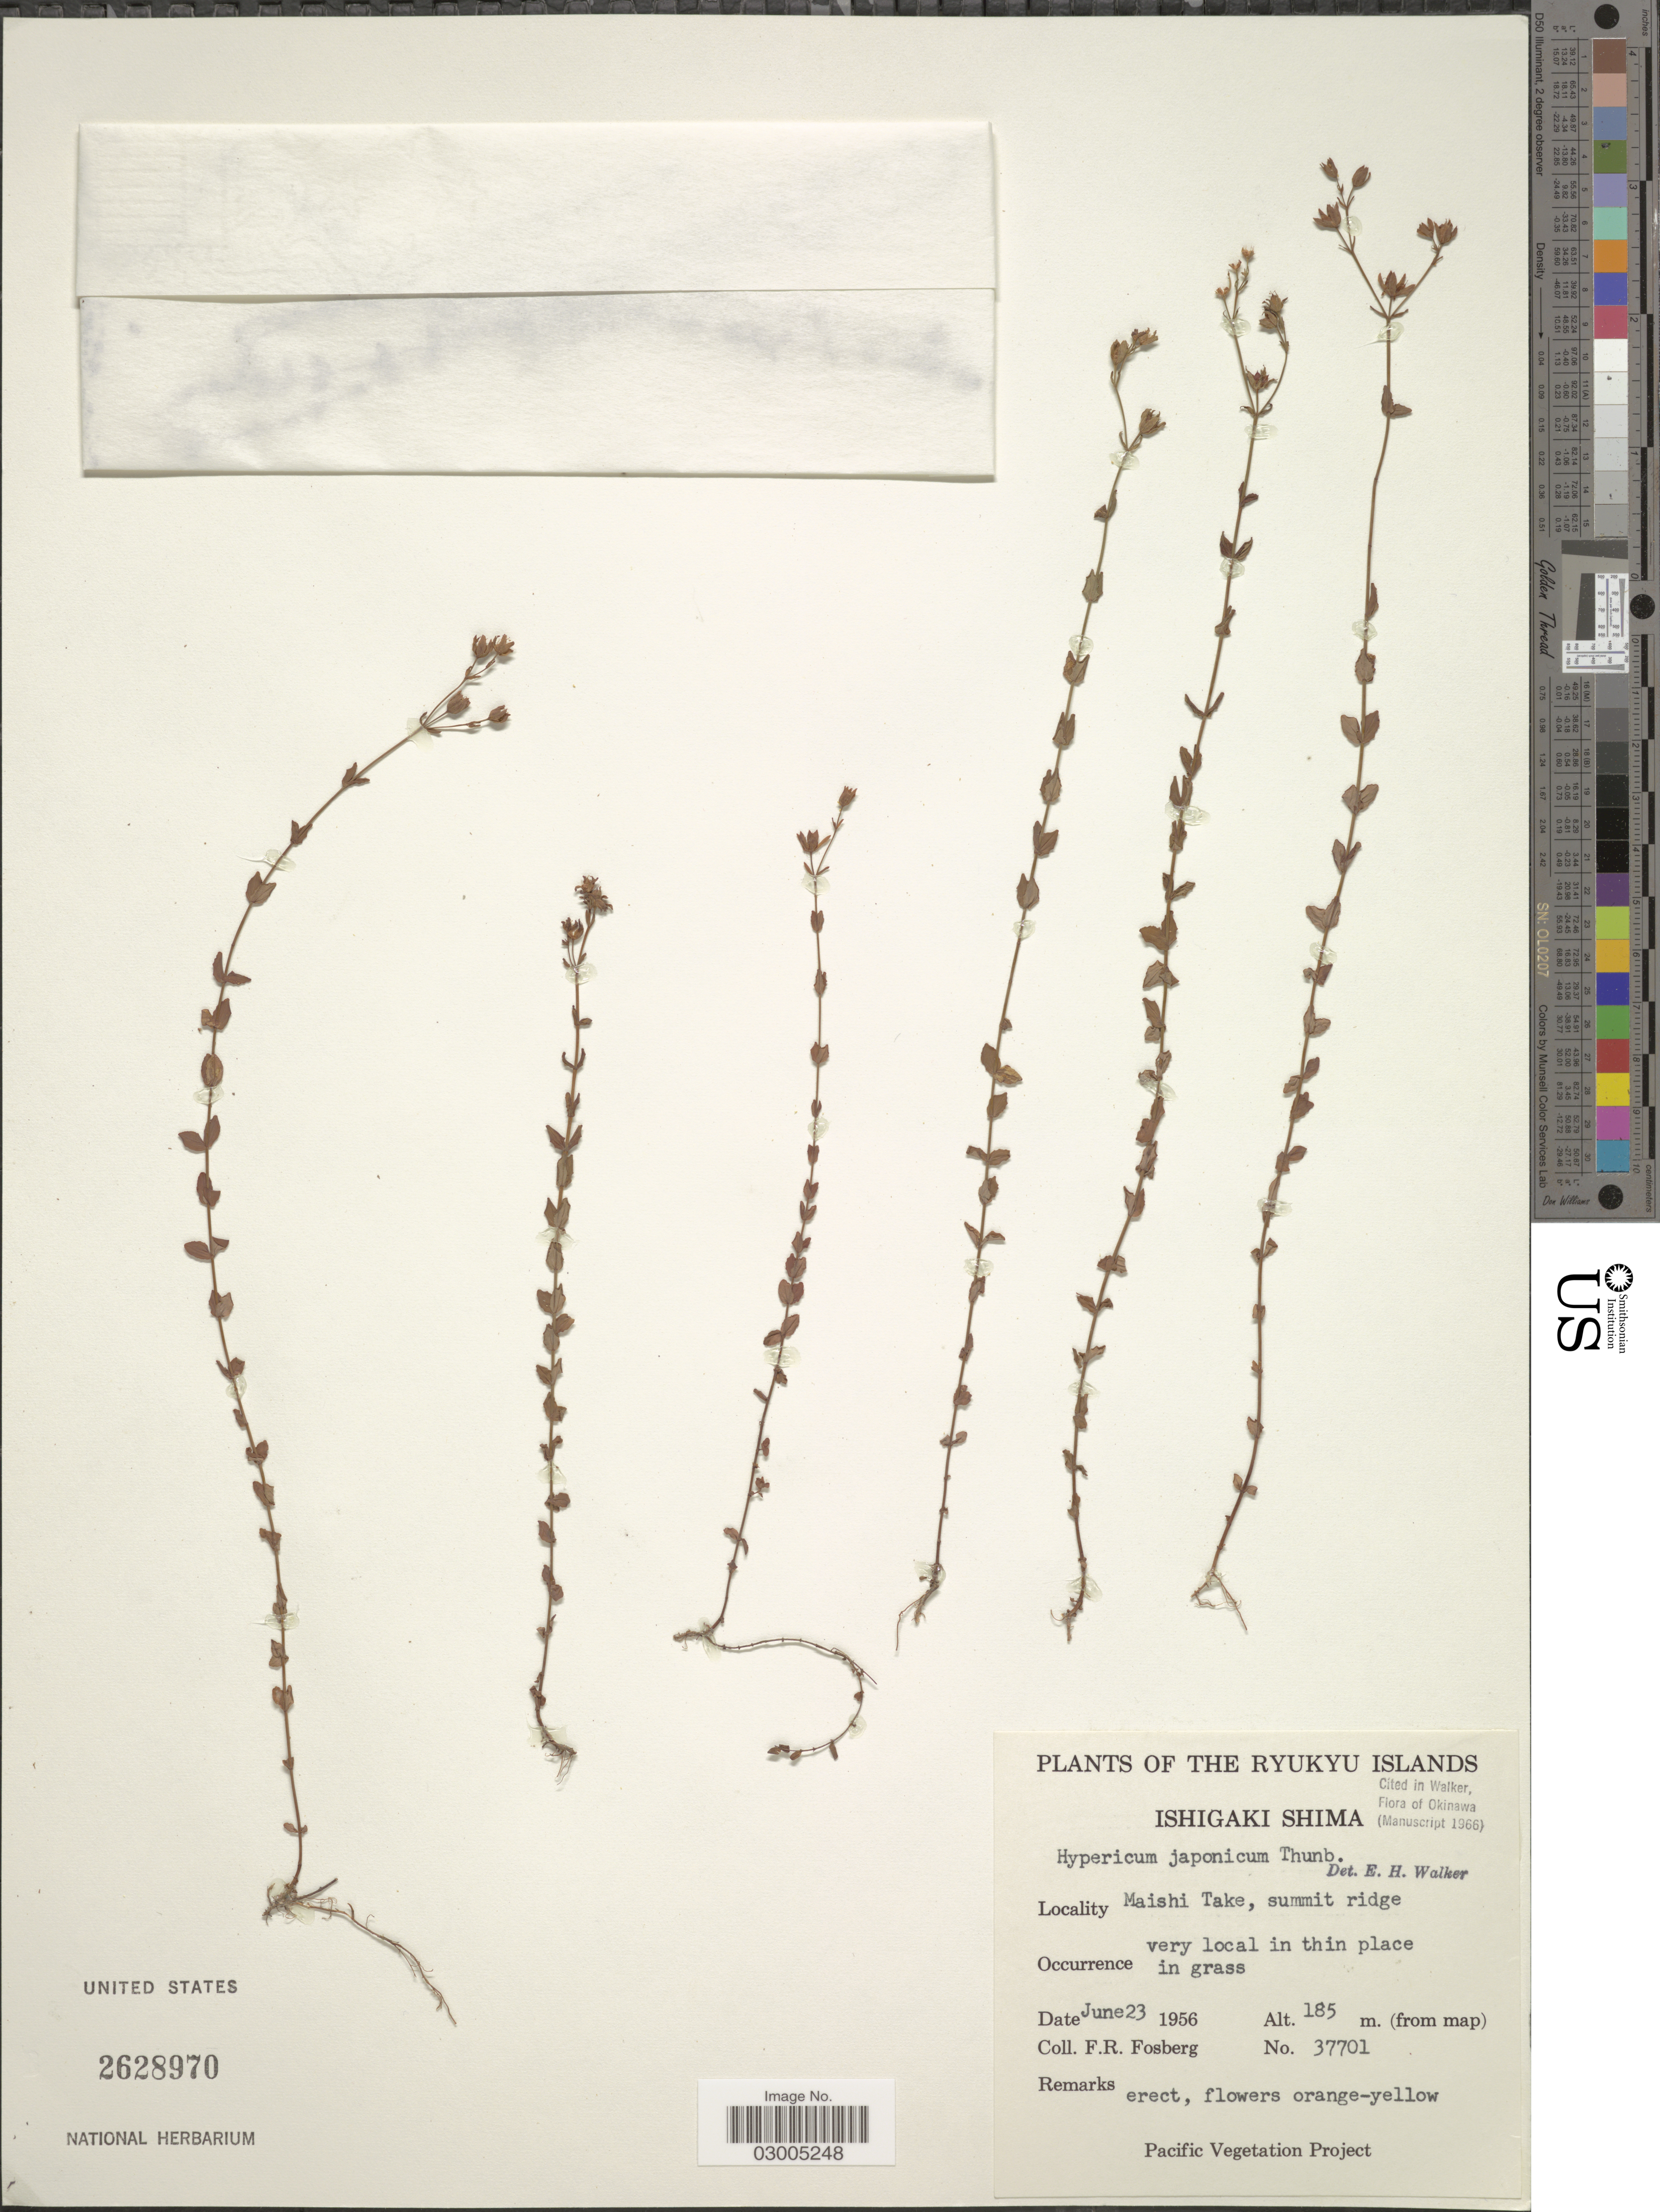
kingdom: Plantae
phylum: Tracheophyta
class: Magnoliopsida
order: Malpighiales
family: Hypericaceae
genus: Hypericum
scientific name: Hypericum japonicum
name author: Thunb.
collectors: F. R. Fosberg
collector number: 37701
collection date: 1956-06-23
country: Japan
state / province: Okinawa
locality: The Ryukyu Islands. Ishigaki Shima. Maishi Take, summit ridge.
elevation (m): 185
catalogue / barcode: US 2628970